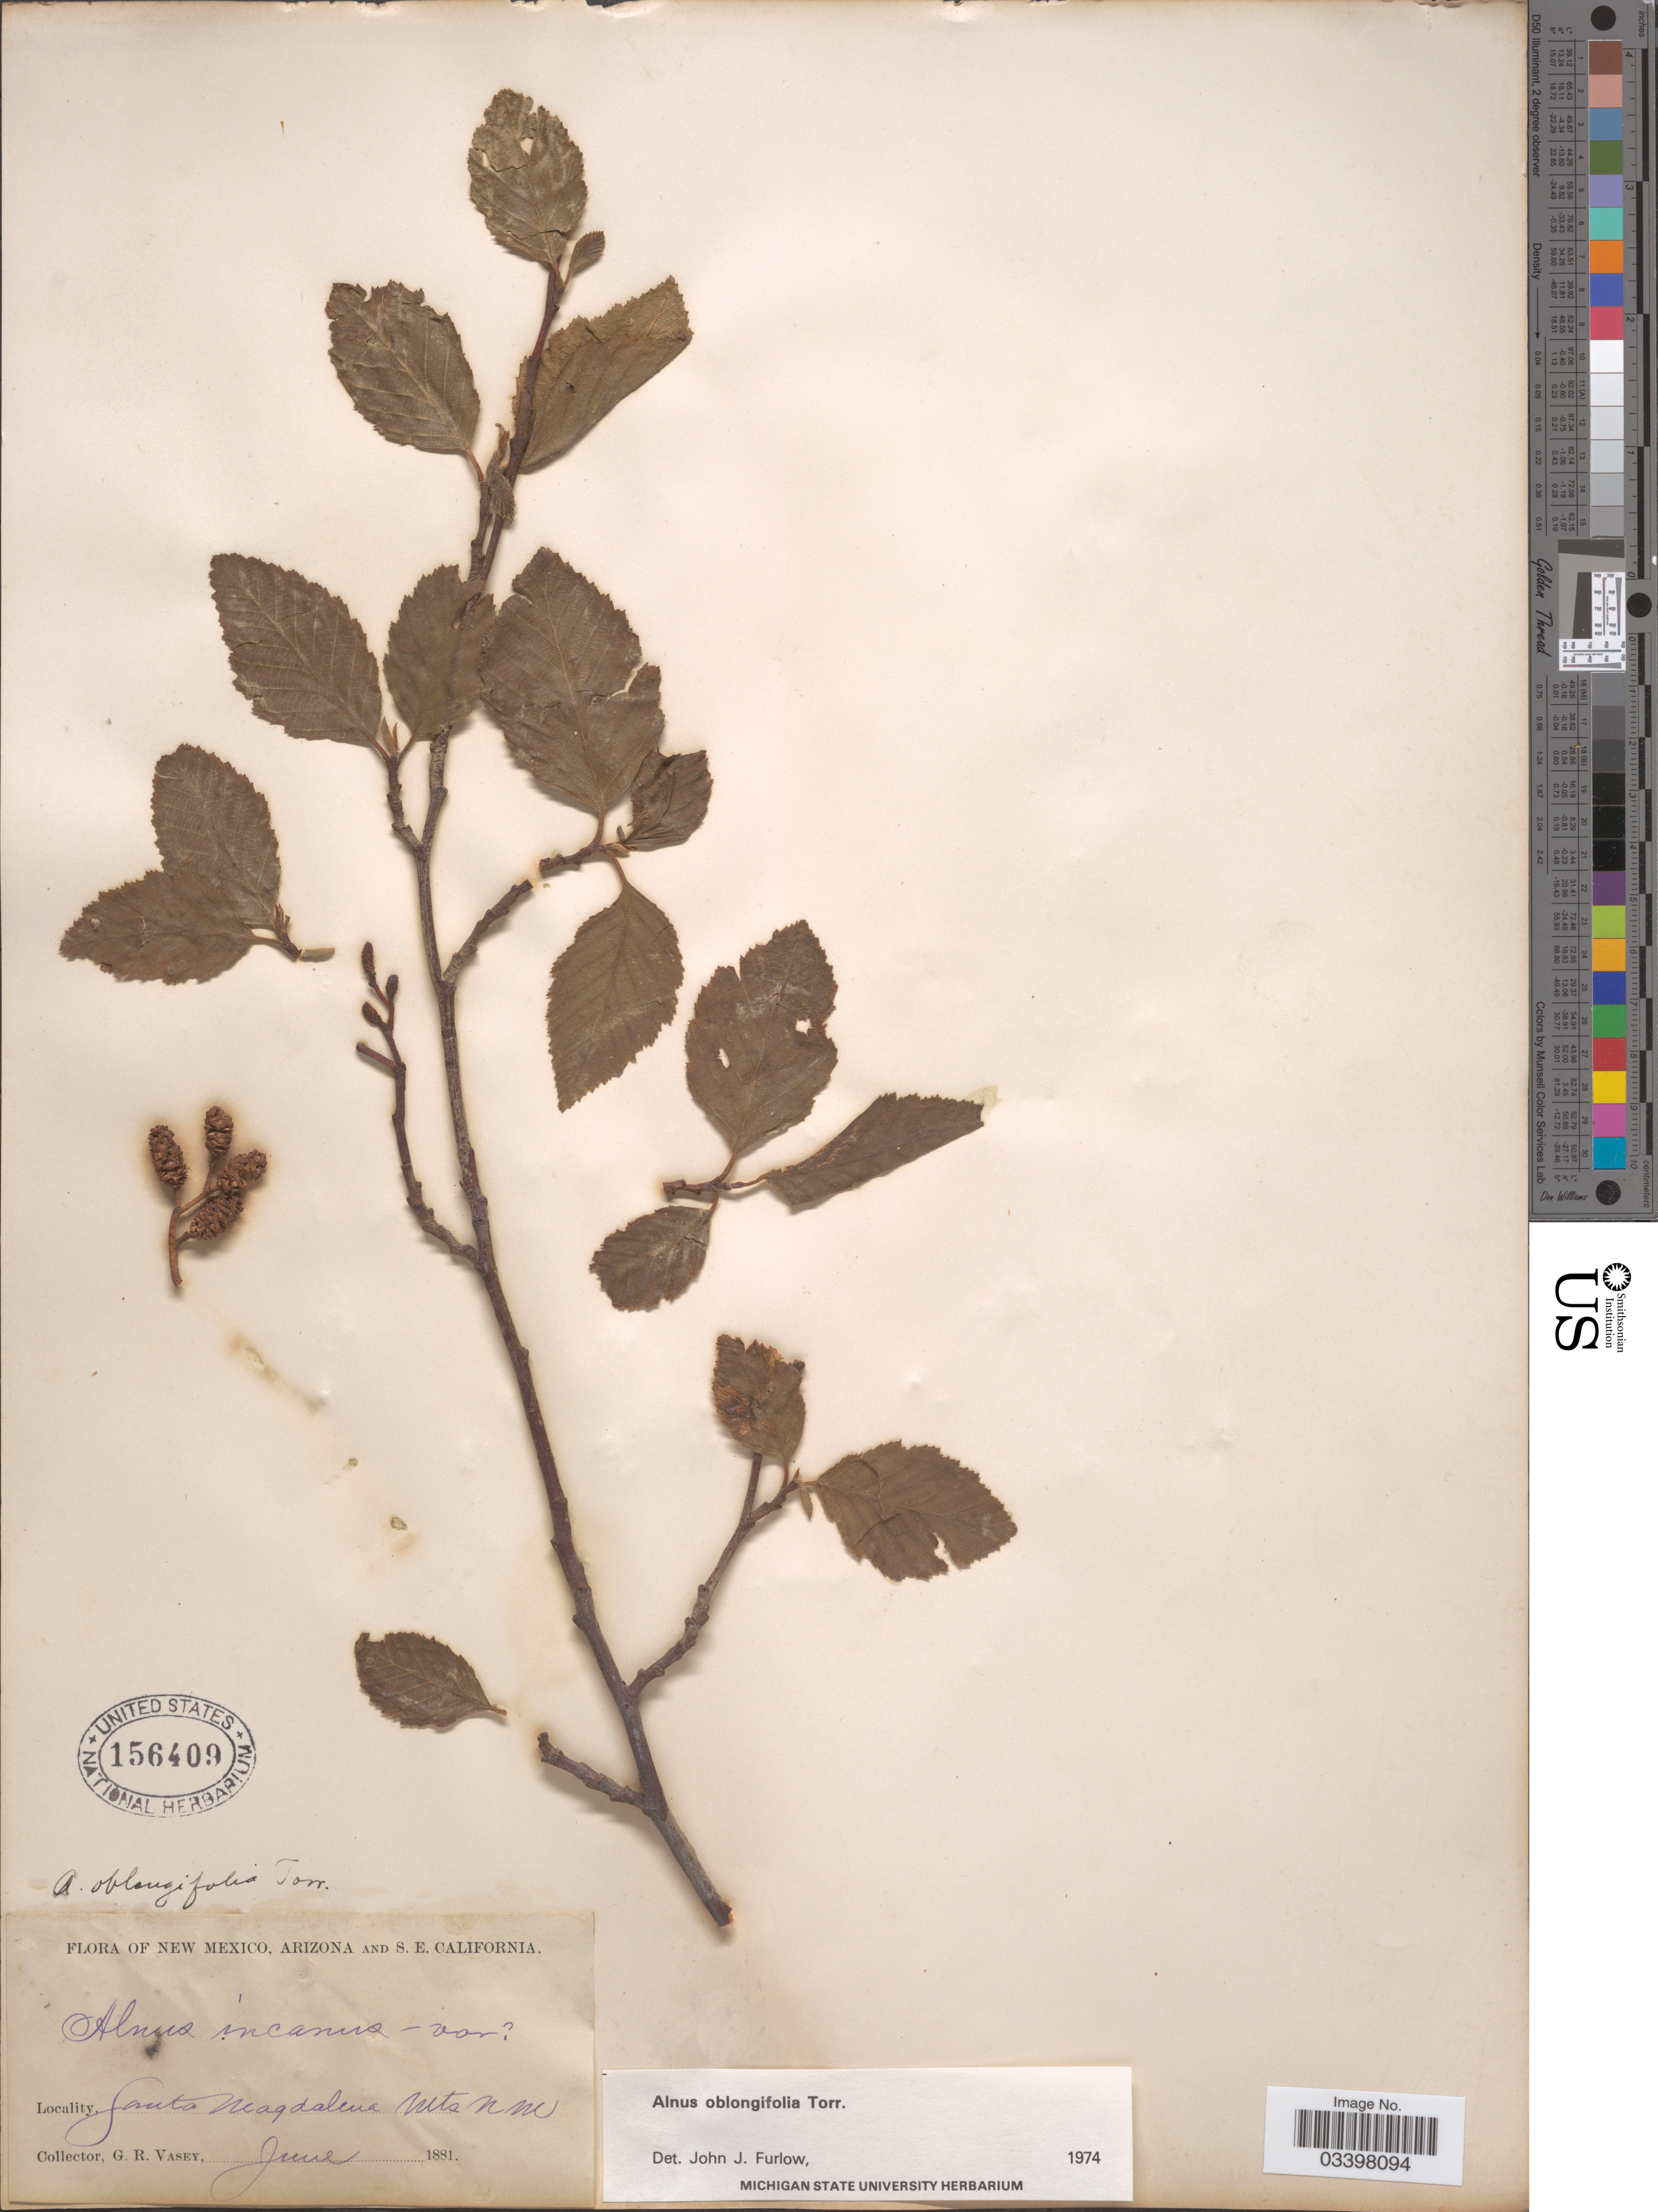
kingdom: Plantae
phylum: Tracheophyta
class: Magnoliopsida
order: Fagales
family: Betulaceae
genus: Alnus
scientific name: Alnus oblongifolia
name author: Torr. in Emory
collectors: G. R. Vasey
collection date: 1881-06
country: United States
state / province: New Mexico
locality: Santa Magdalena Mts.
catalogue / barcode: US 156409